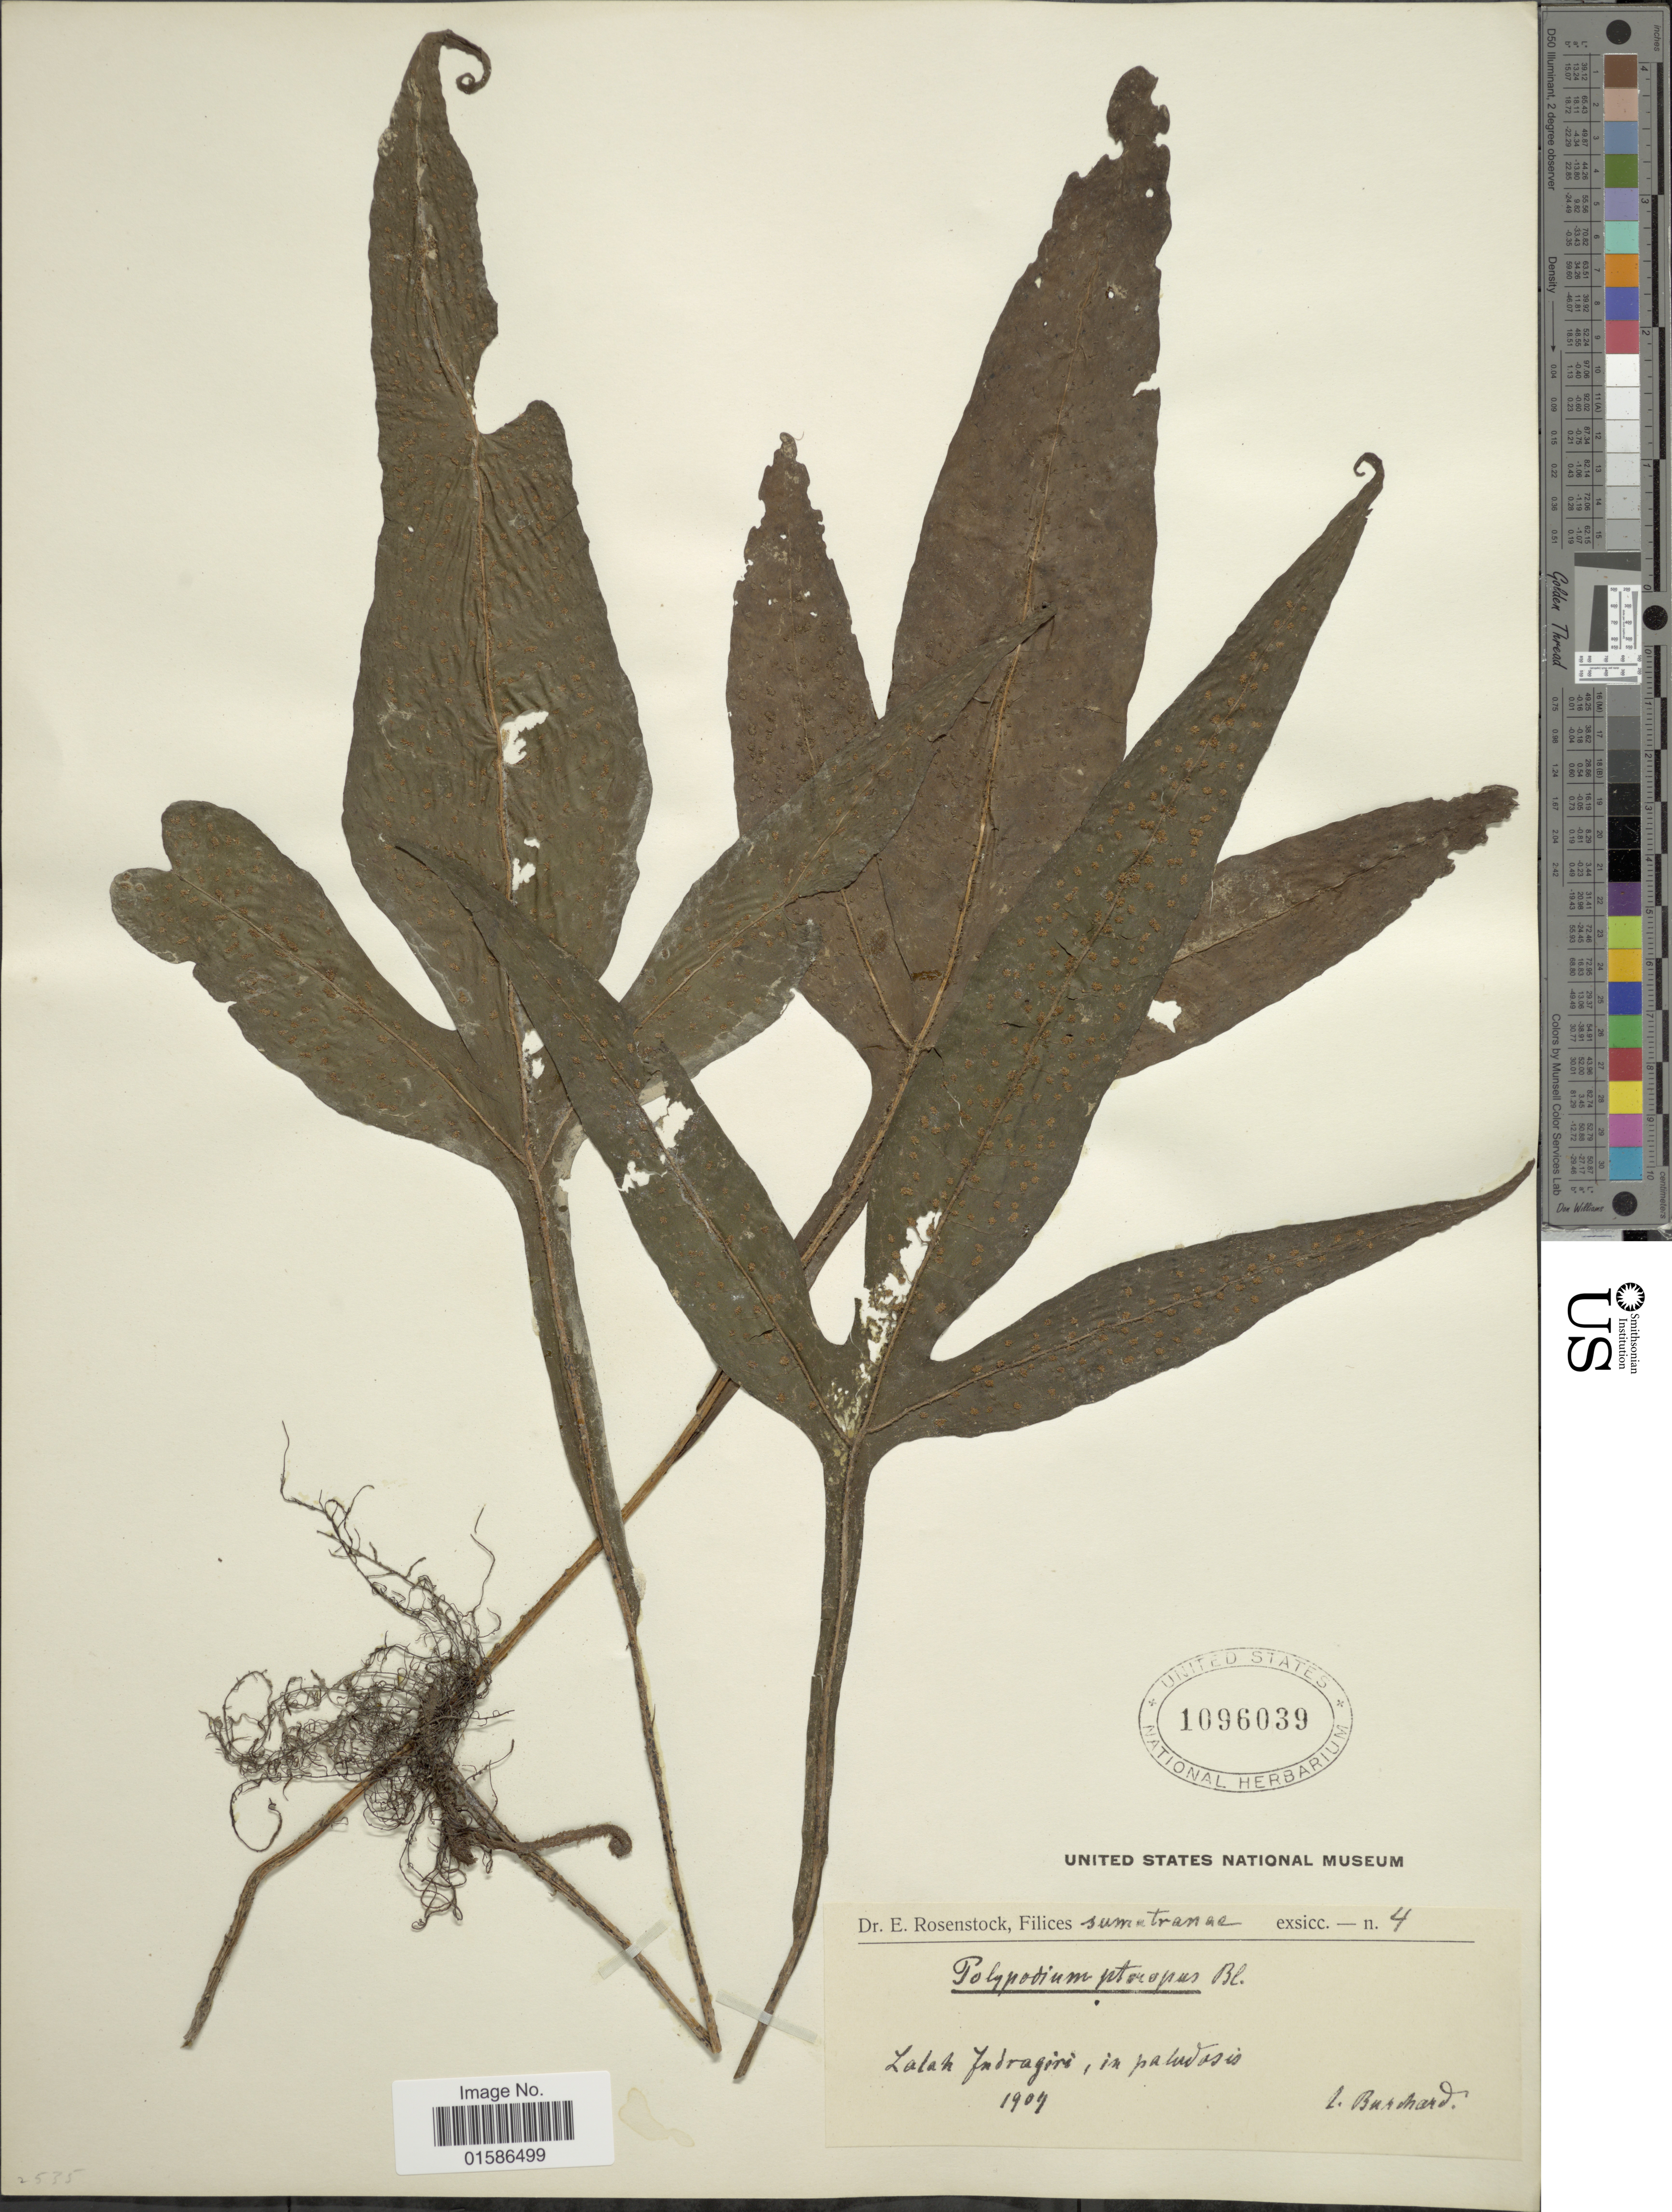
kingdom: Plantae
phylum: Tracheophyta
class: Polypodiopsida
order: Polypodiales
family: Polypodiaceae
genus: Microsorum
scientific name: Microsorum pteropus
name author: (Blume) Copel.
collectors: Burchard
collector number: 4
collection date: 1909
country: Indonesia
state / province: Sumatra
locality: Lalah Indragiri, in paludosis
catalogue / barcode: US 1096039